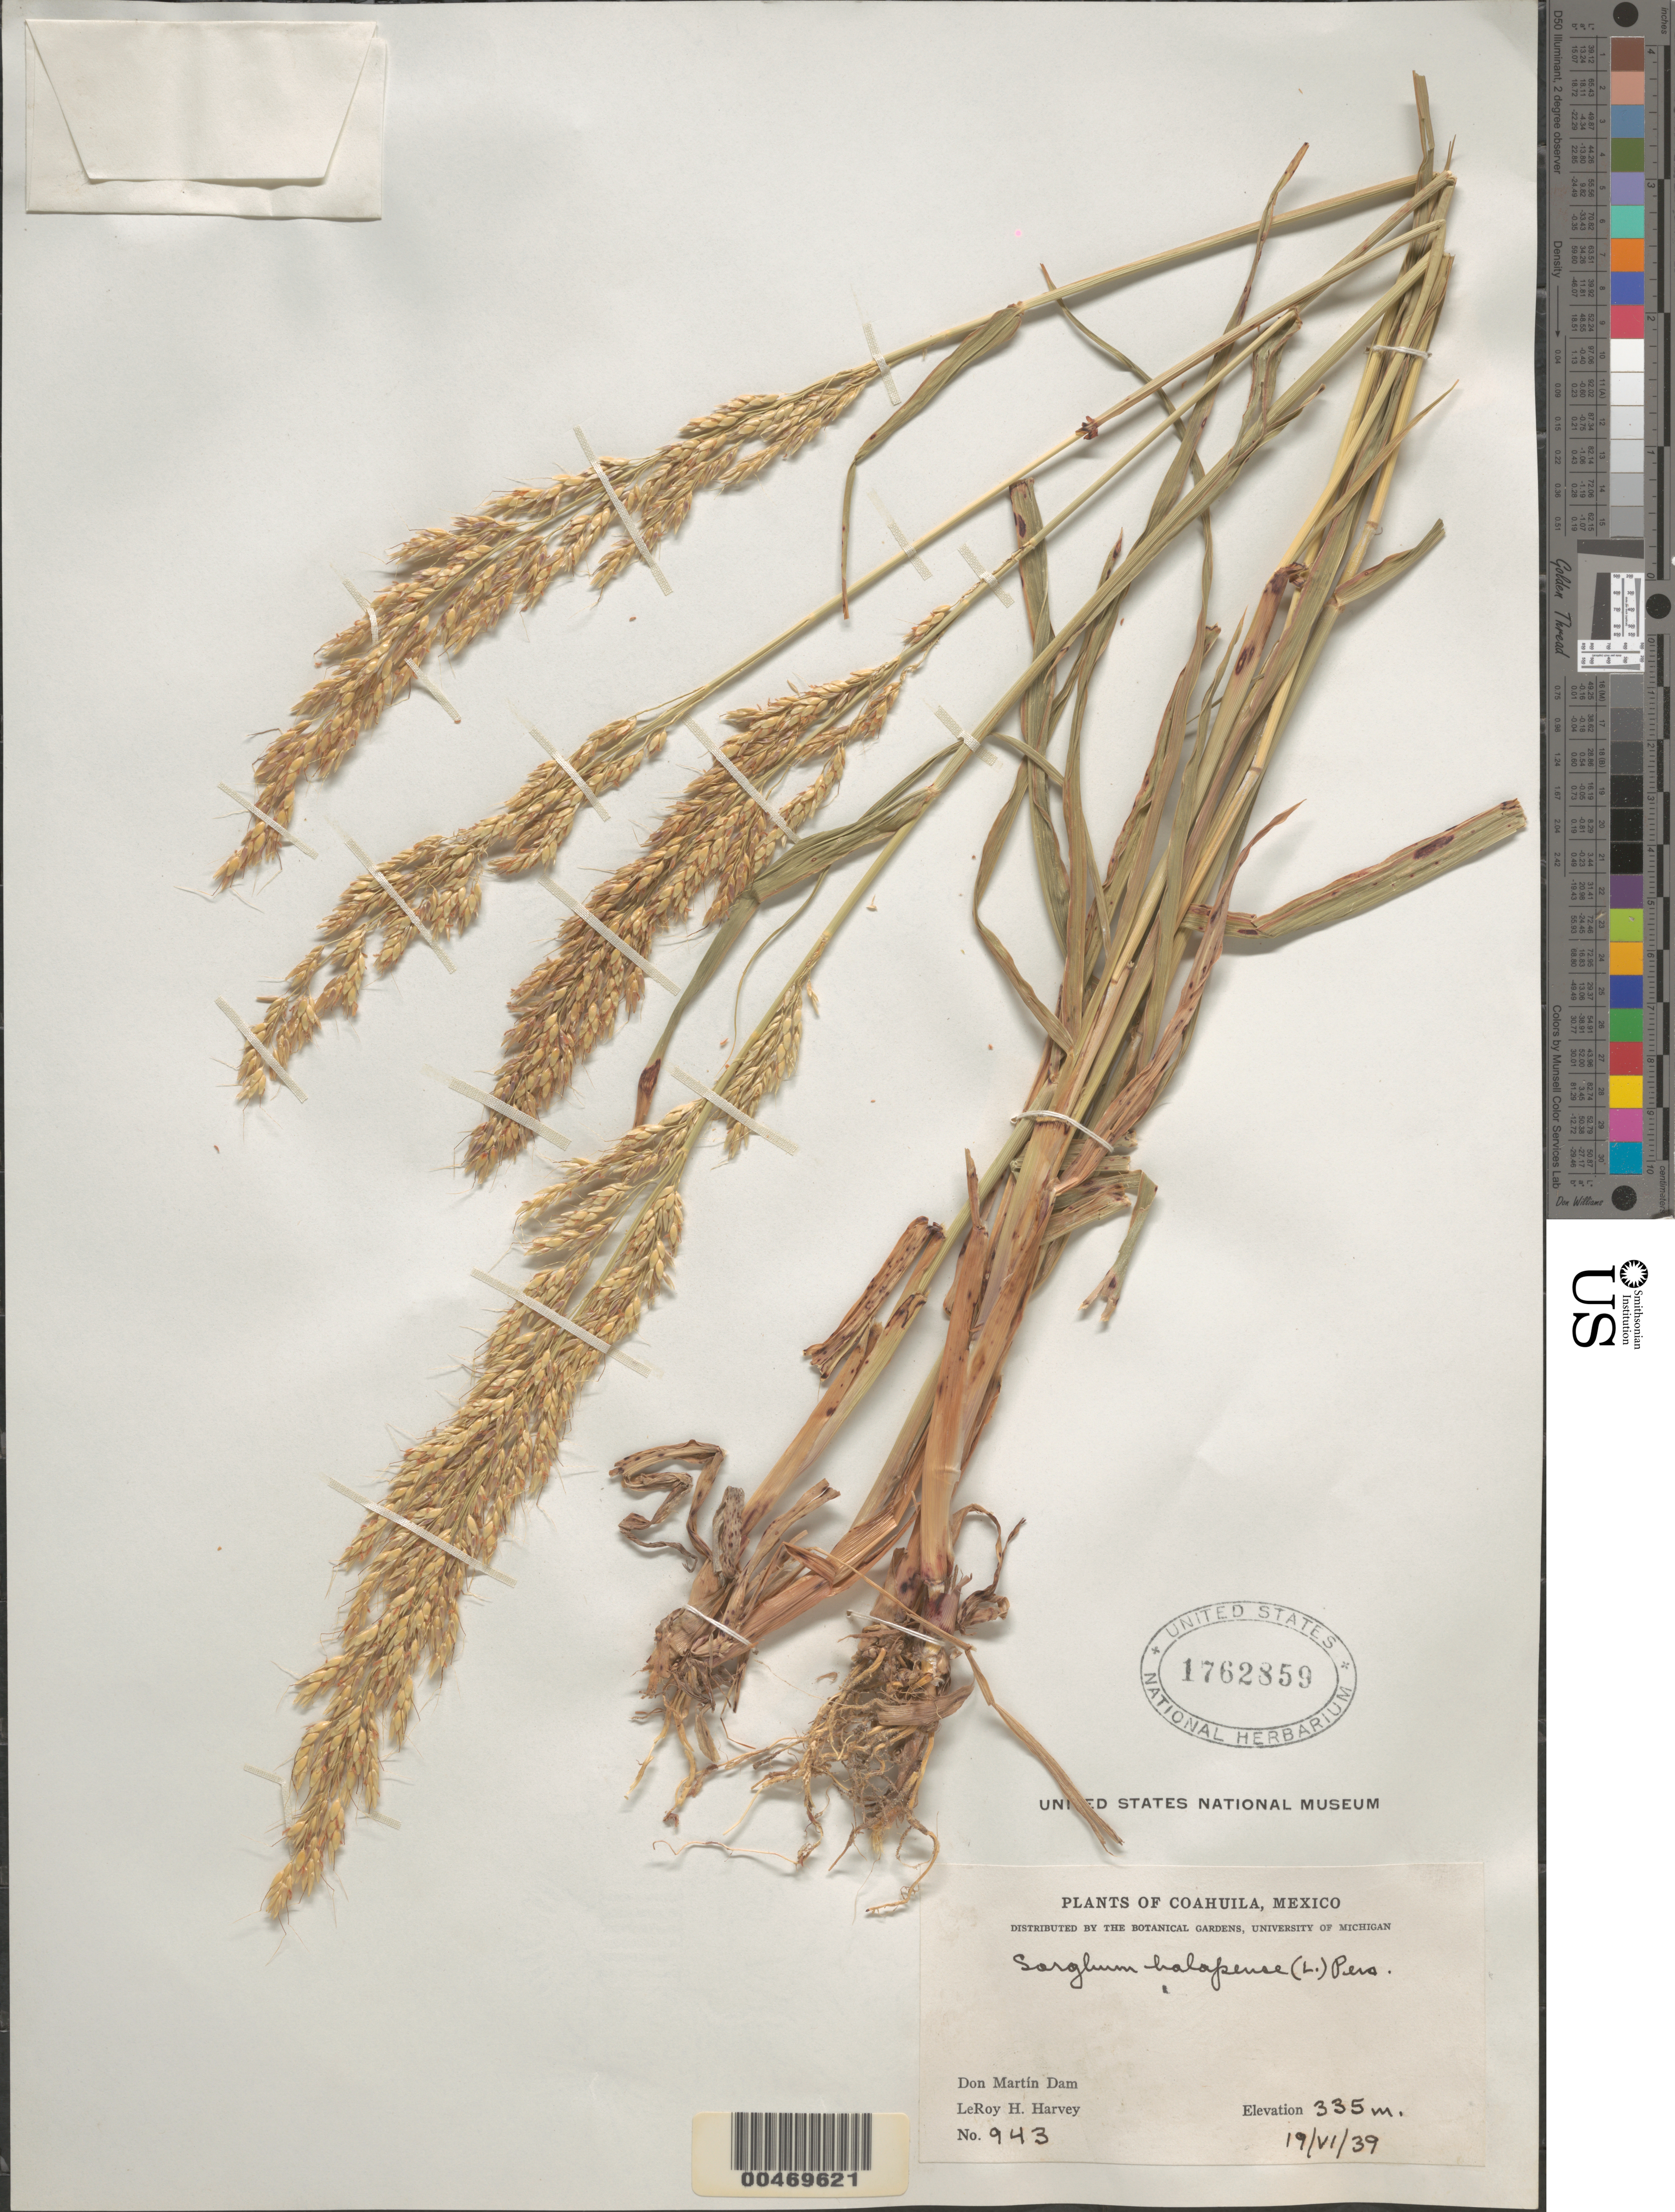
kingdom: Plantae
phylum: Tracheophyta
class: Liliopsida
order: Poales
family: Poaceae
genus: Sorghum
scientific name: Sorghum halepense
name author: (L.) Pers.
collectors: L. H. Harvey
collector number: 943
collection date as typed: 19 Jun 1939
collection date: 1939-06-19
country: Mexico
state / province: Coahuila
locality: Don Martín Dam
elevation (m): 335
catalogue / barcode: US 1762859